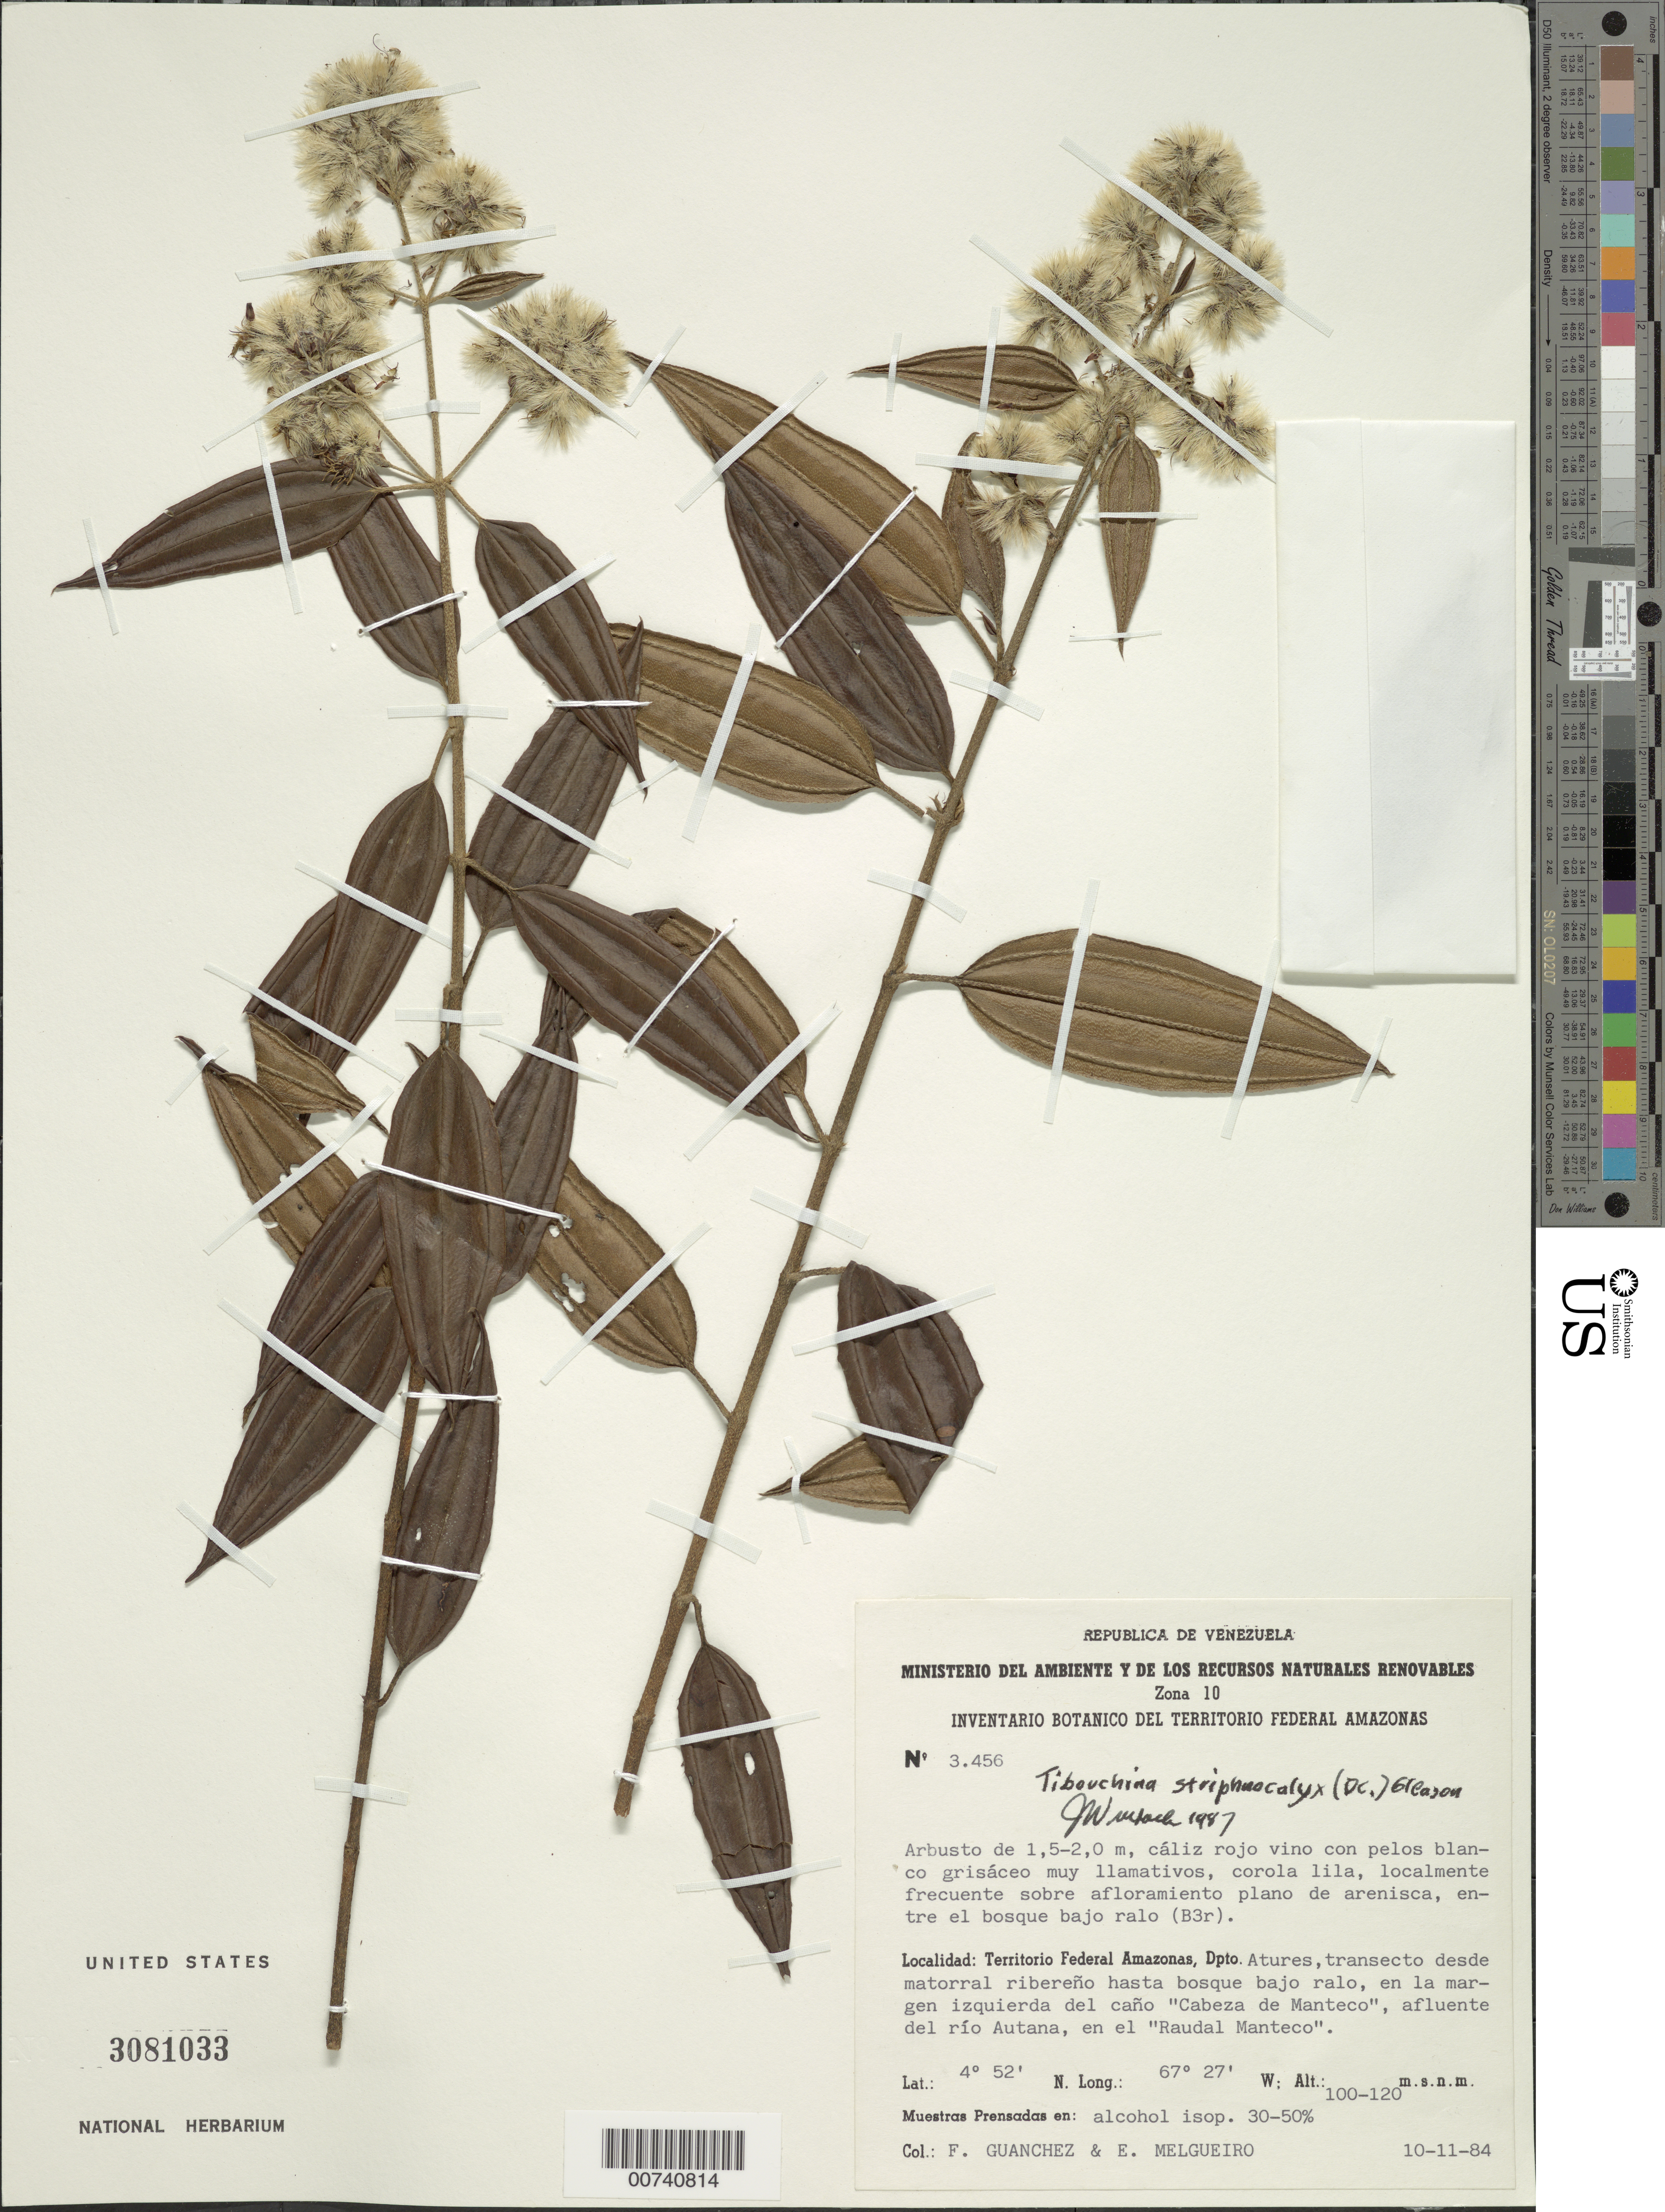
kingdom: Plantae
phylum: Tracheophyta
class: Magnoliopsida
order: Myrtales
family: Melastomataceae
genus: Tibouchina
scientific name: Tibouchina striphnocalyx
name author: (DC.) Gleason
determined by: Wurdack, John J., (US), US (UNITED STATES)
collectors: F. Guánchez M.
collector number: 3456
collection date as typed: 10-Nov-84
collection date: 1984-11-10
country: Venezuela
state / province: Amazonas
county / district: Atures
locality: "Cabeza de Manteco," affluent of Río Autana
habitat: Sobre afloramiento plano de arenisca, entre el bosque bajo ralo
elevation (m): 100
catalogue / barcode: US 3081033